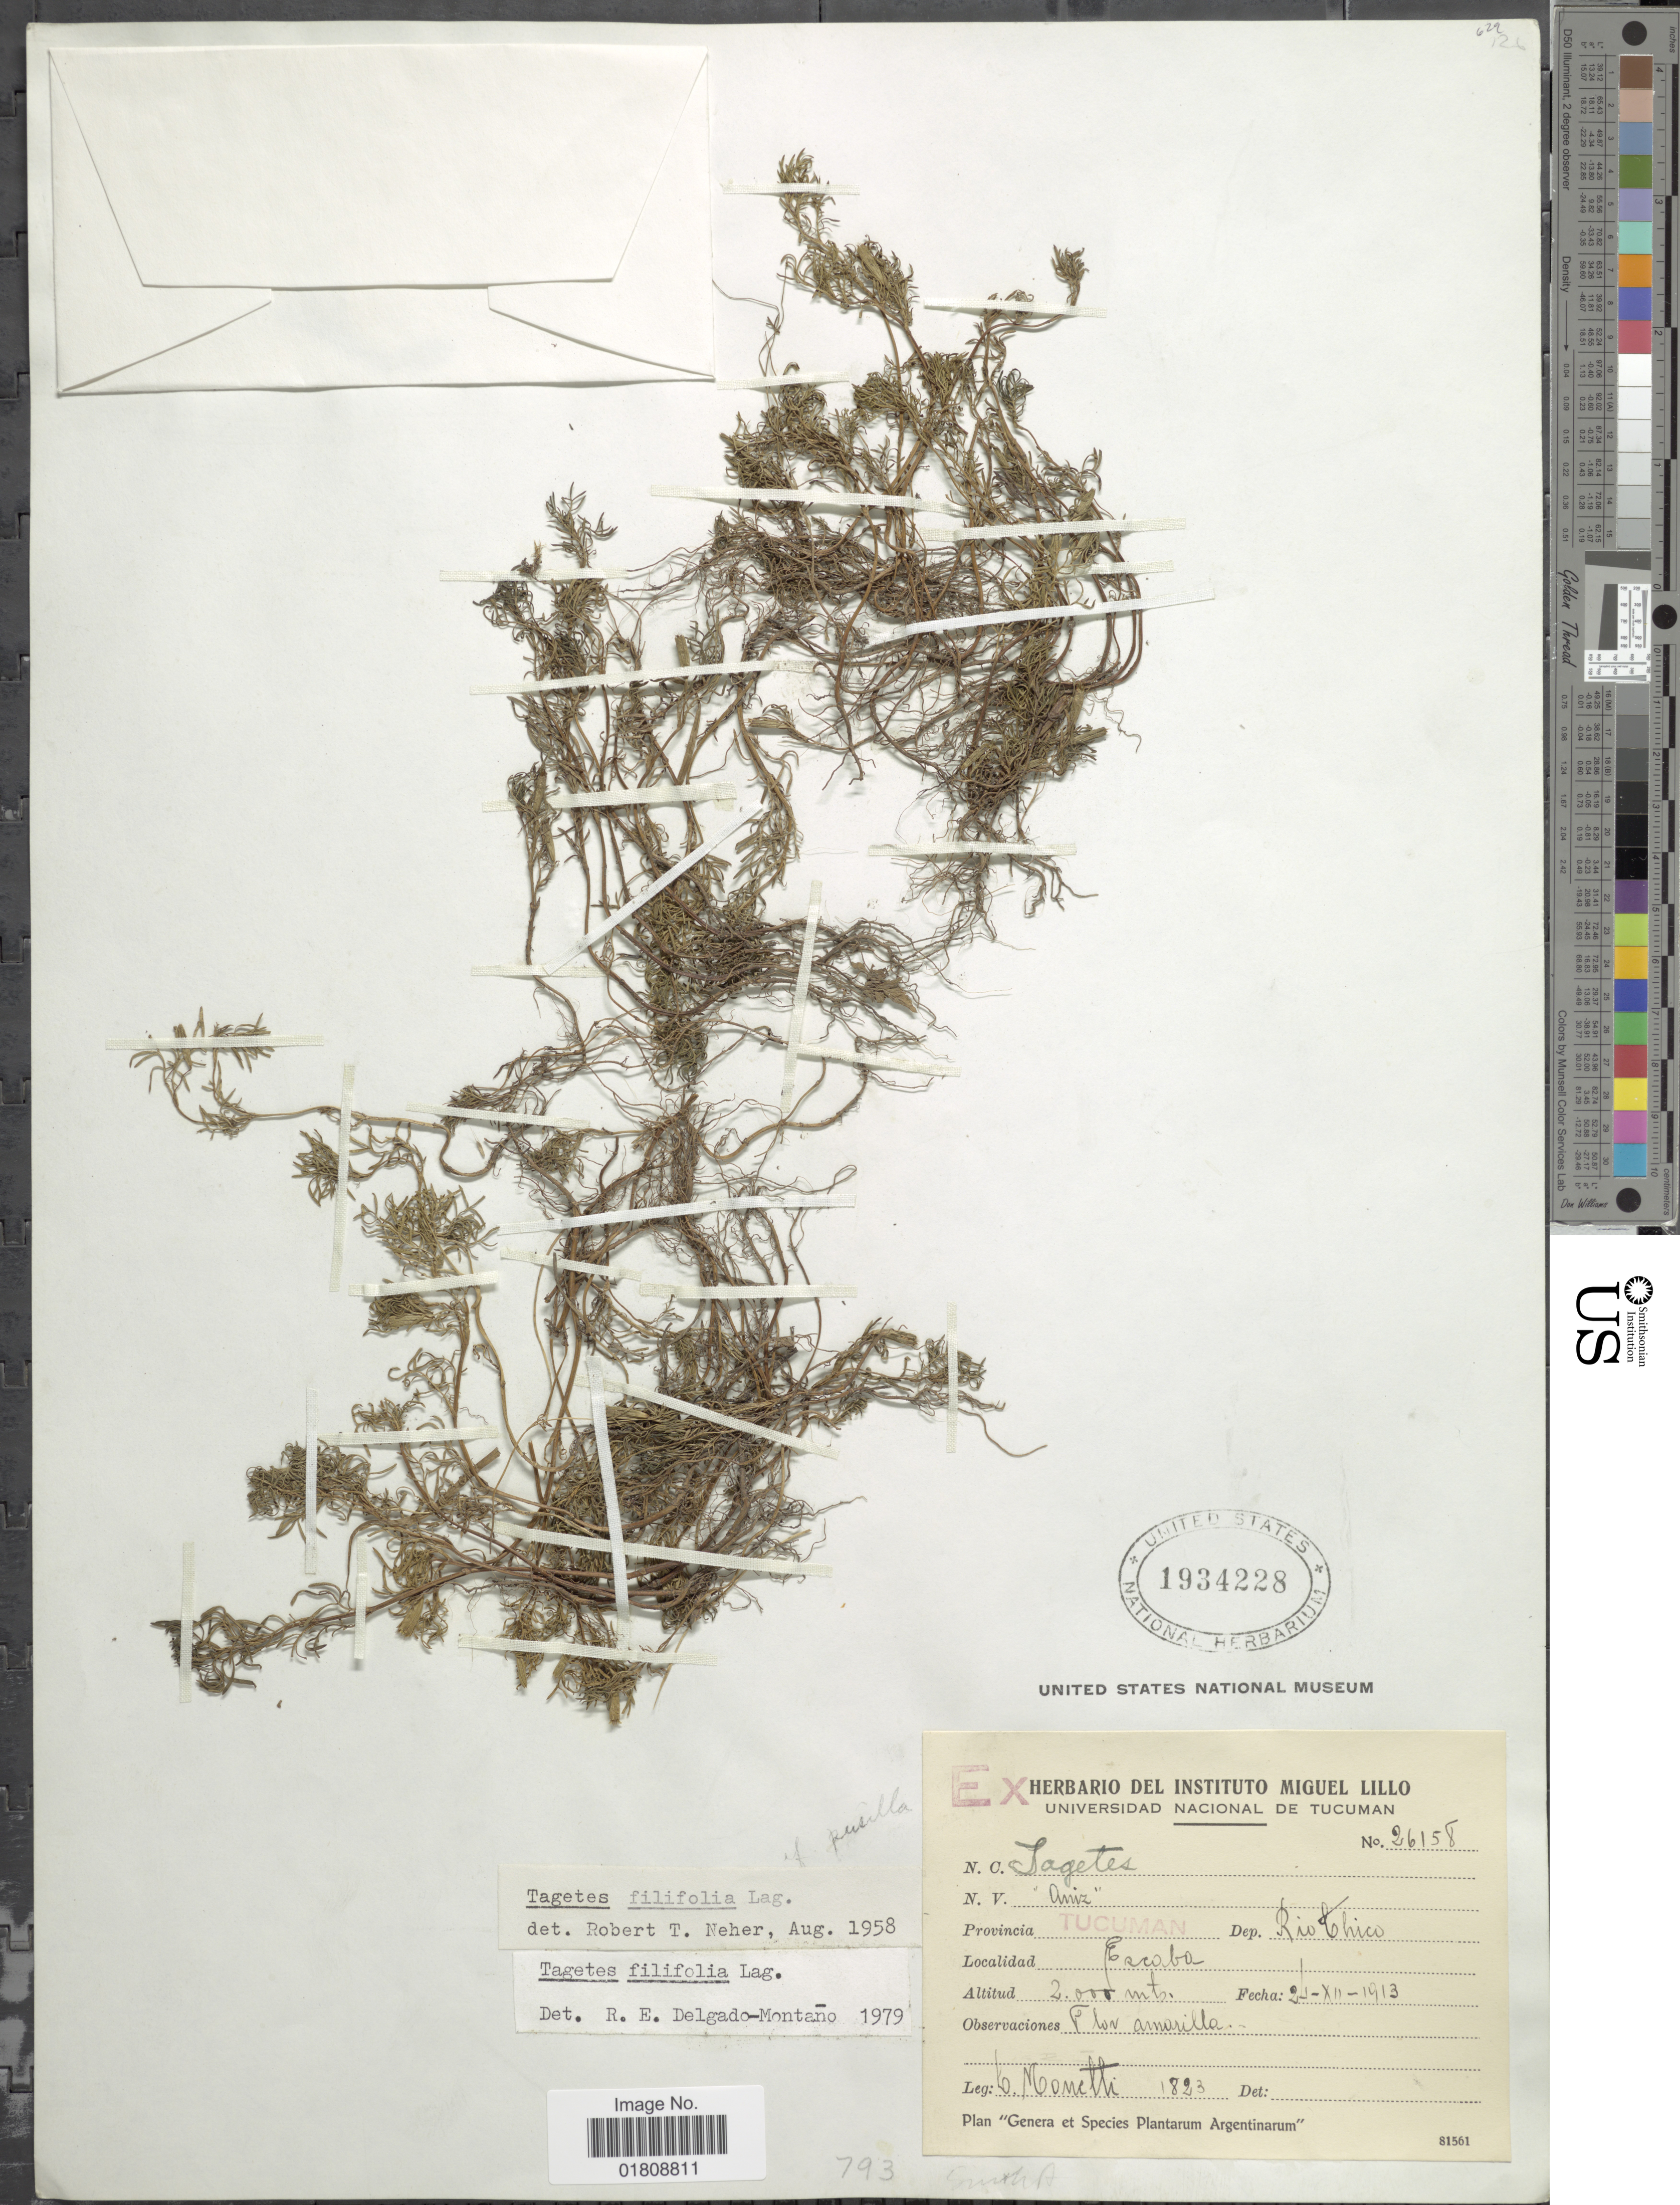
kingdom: Plantae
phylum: Tracheophyta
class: Magnoliopsida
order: Asterales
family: Asteraceae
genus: Tagetes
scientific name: Tagetes filifolia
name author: Lag.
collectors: C. Monetti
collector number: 1823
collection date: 1913-12-24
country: Argentina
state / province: Tucuman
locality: Dep. Rio Chico, Escaba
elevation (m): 2000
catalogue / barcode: US 1934228